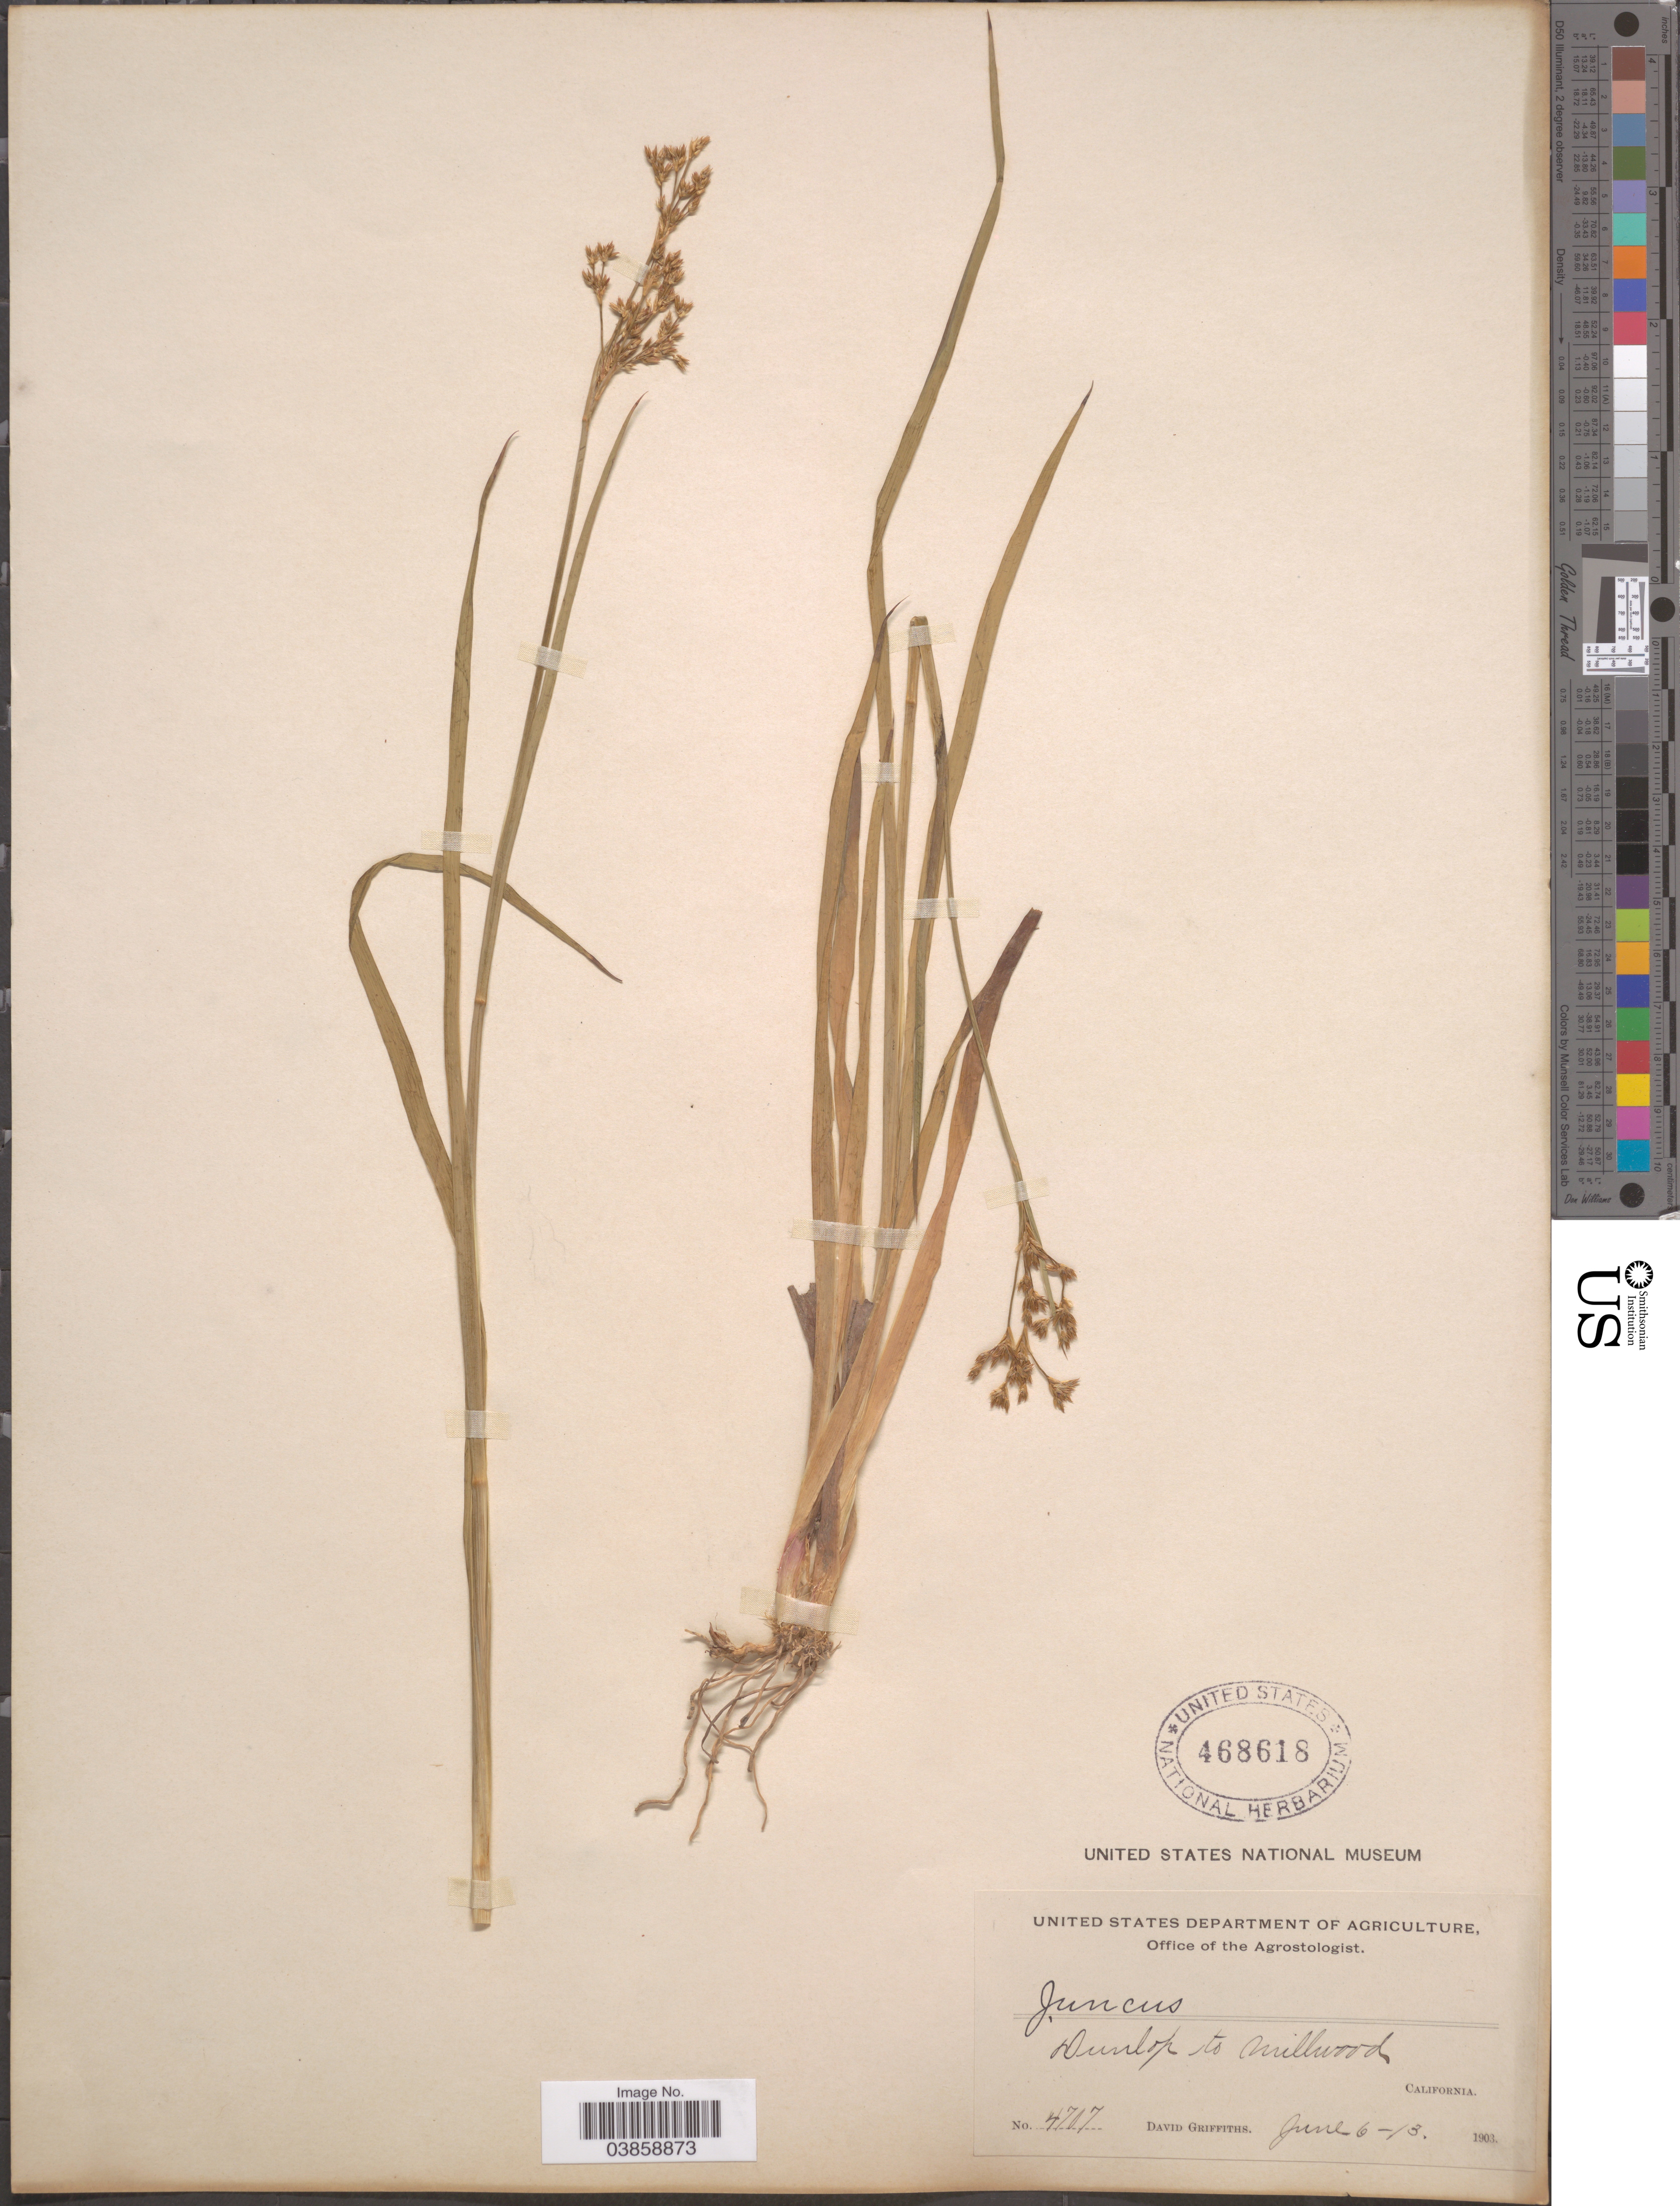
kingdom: Plantae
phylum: Tracheophyta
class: Liliopsida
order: Poales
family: Juncaceae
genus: Juncus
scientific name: Juncus sp.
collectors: D. Griffiths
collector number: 4707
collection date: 1903-06-06/1903-06-13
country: United States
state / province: California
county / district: Fresno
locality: Dunlop to Millwood.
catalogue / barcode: US 468618